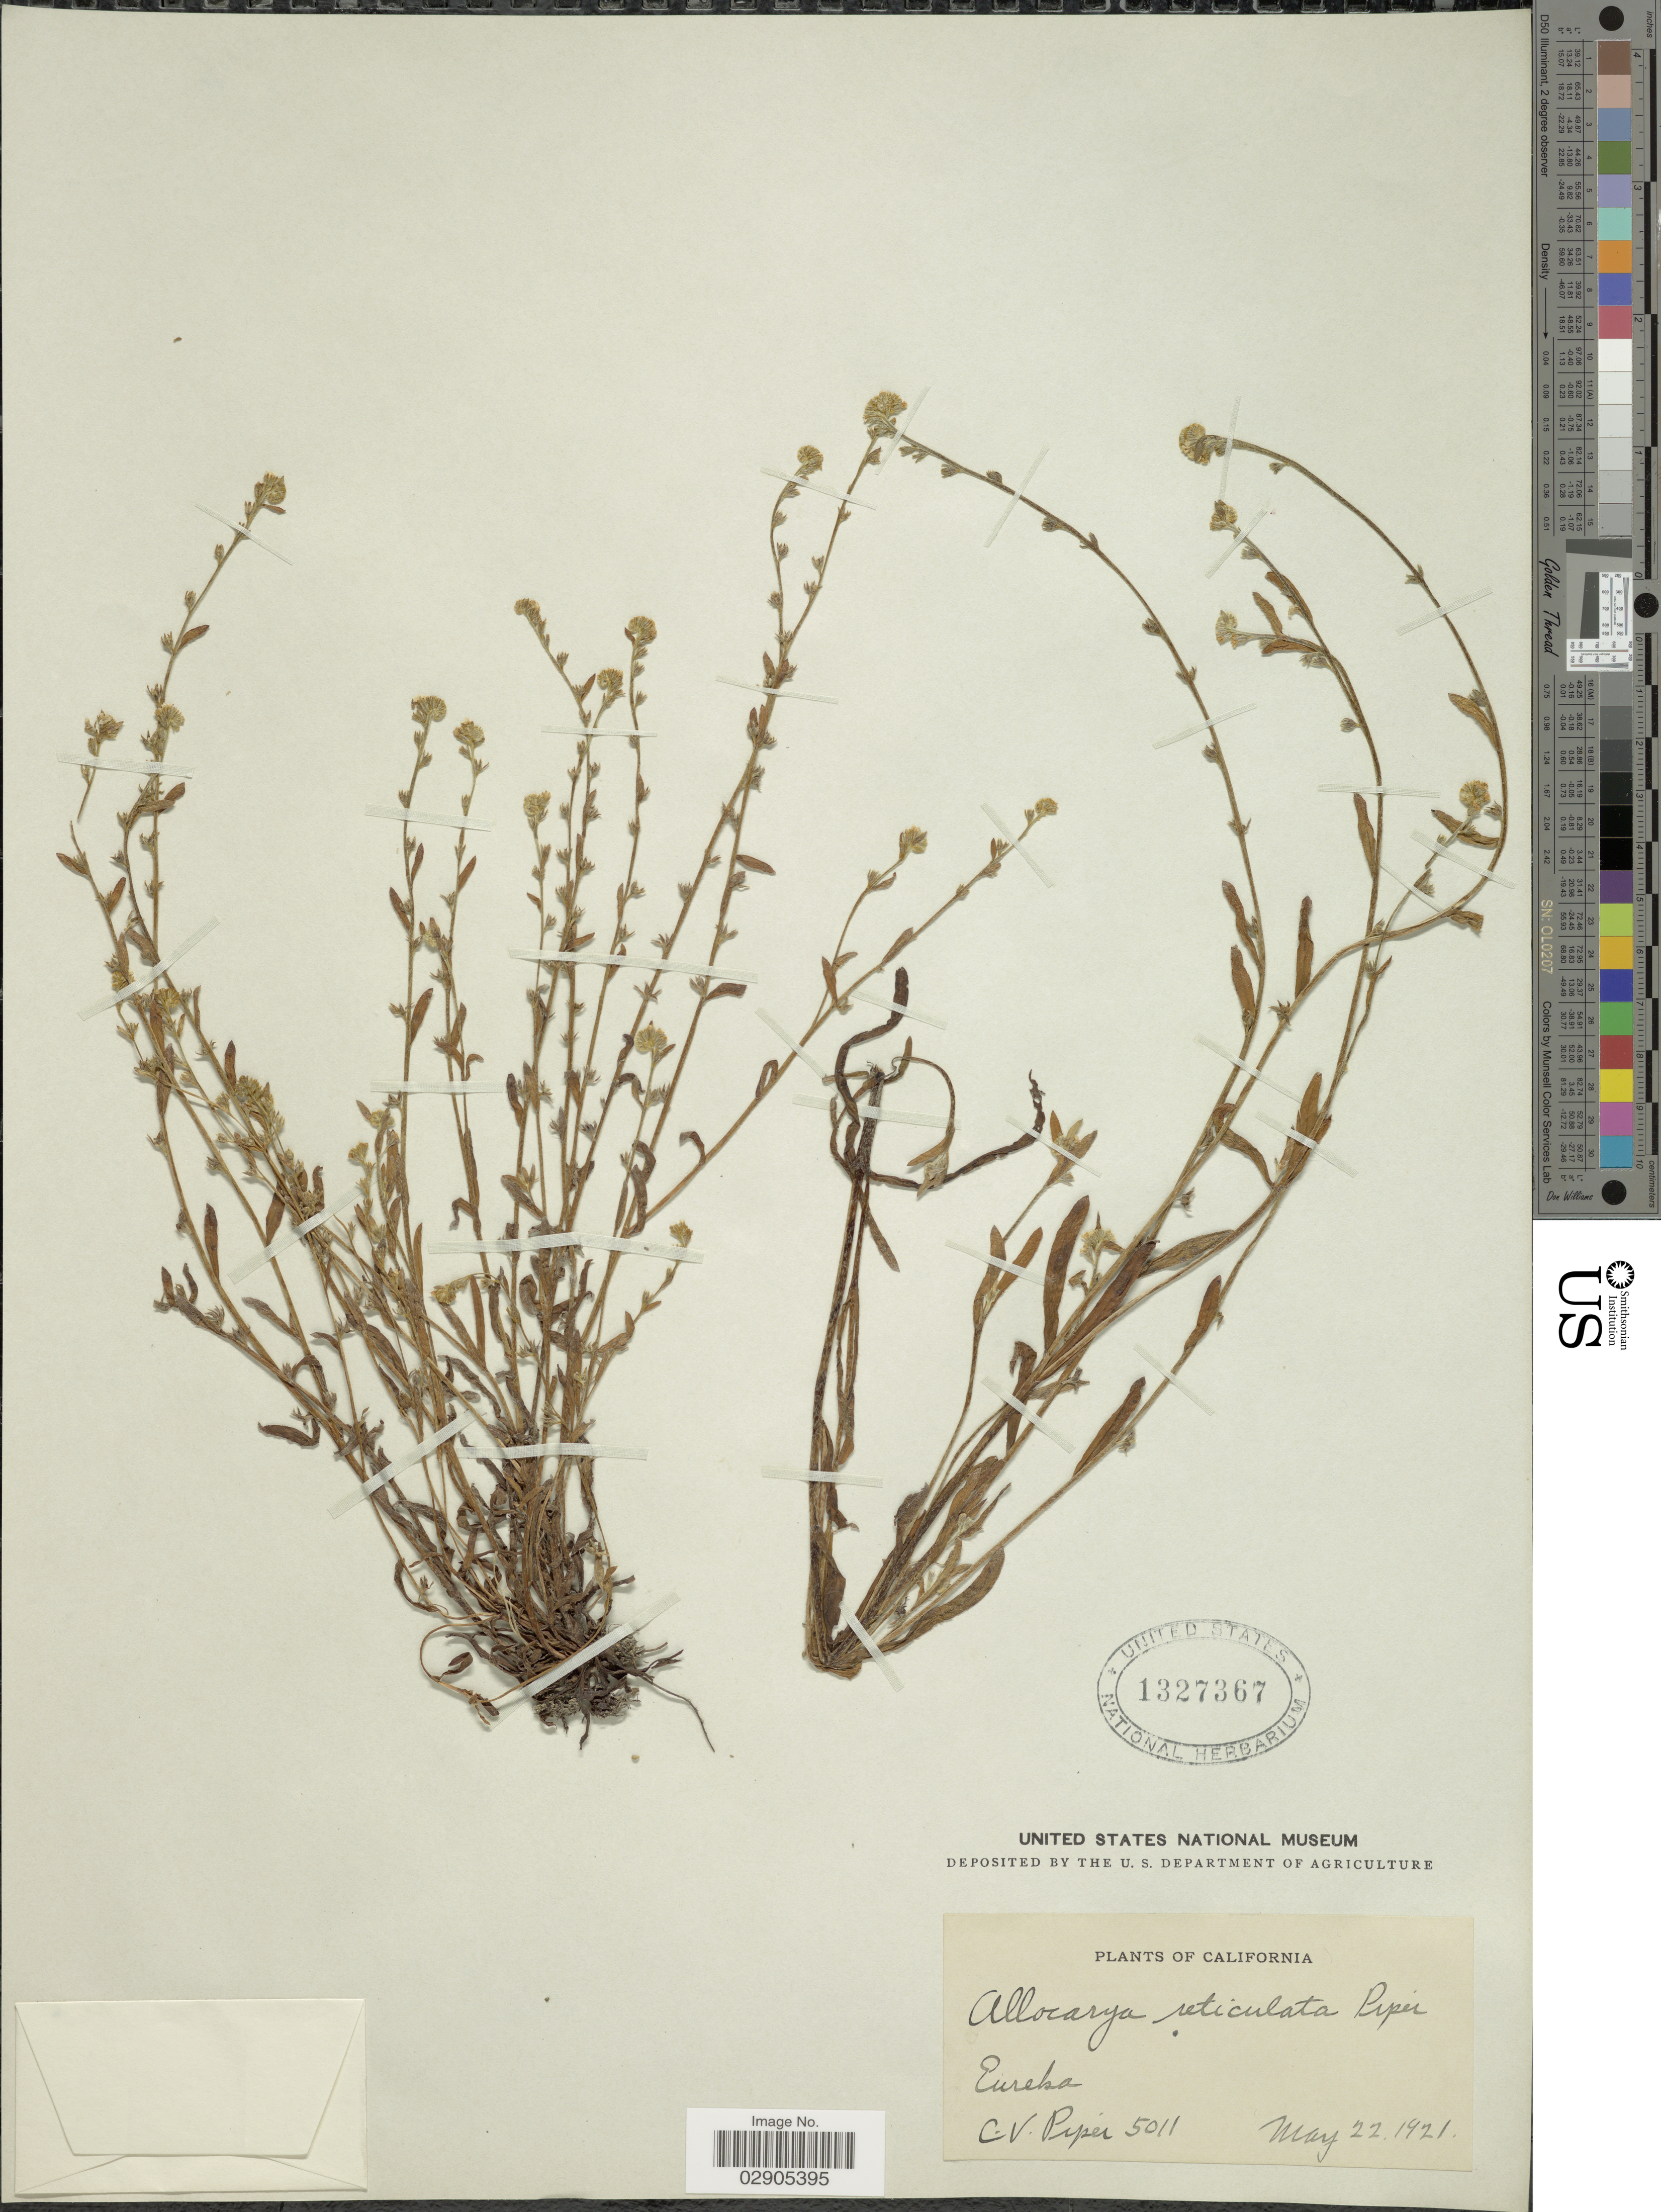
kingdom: Plantae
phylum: Tracheophyta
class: Magnoliopsida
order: Boraginales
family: Boraginaceae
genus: Allocarya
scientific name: Allocarya reticulata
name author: Piper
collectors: C. V. Piper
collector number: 5011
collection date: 1921-05-22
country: United States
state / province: California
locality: Eureka.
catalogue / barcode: US 1327367